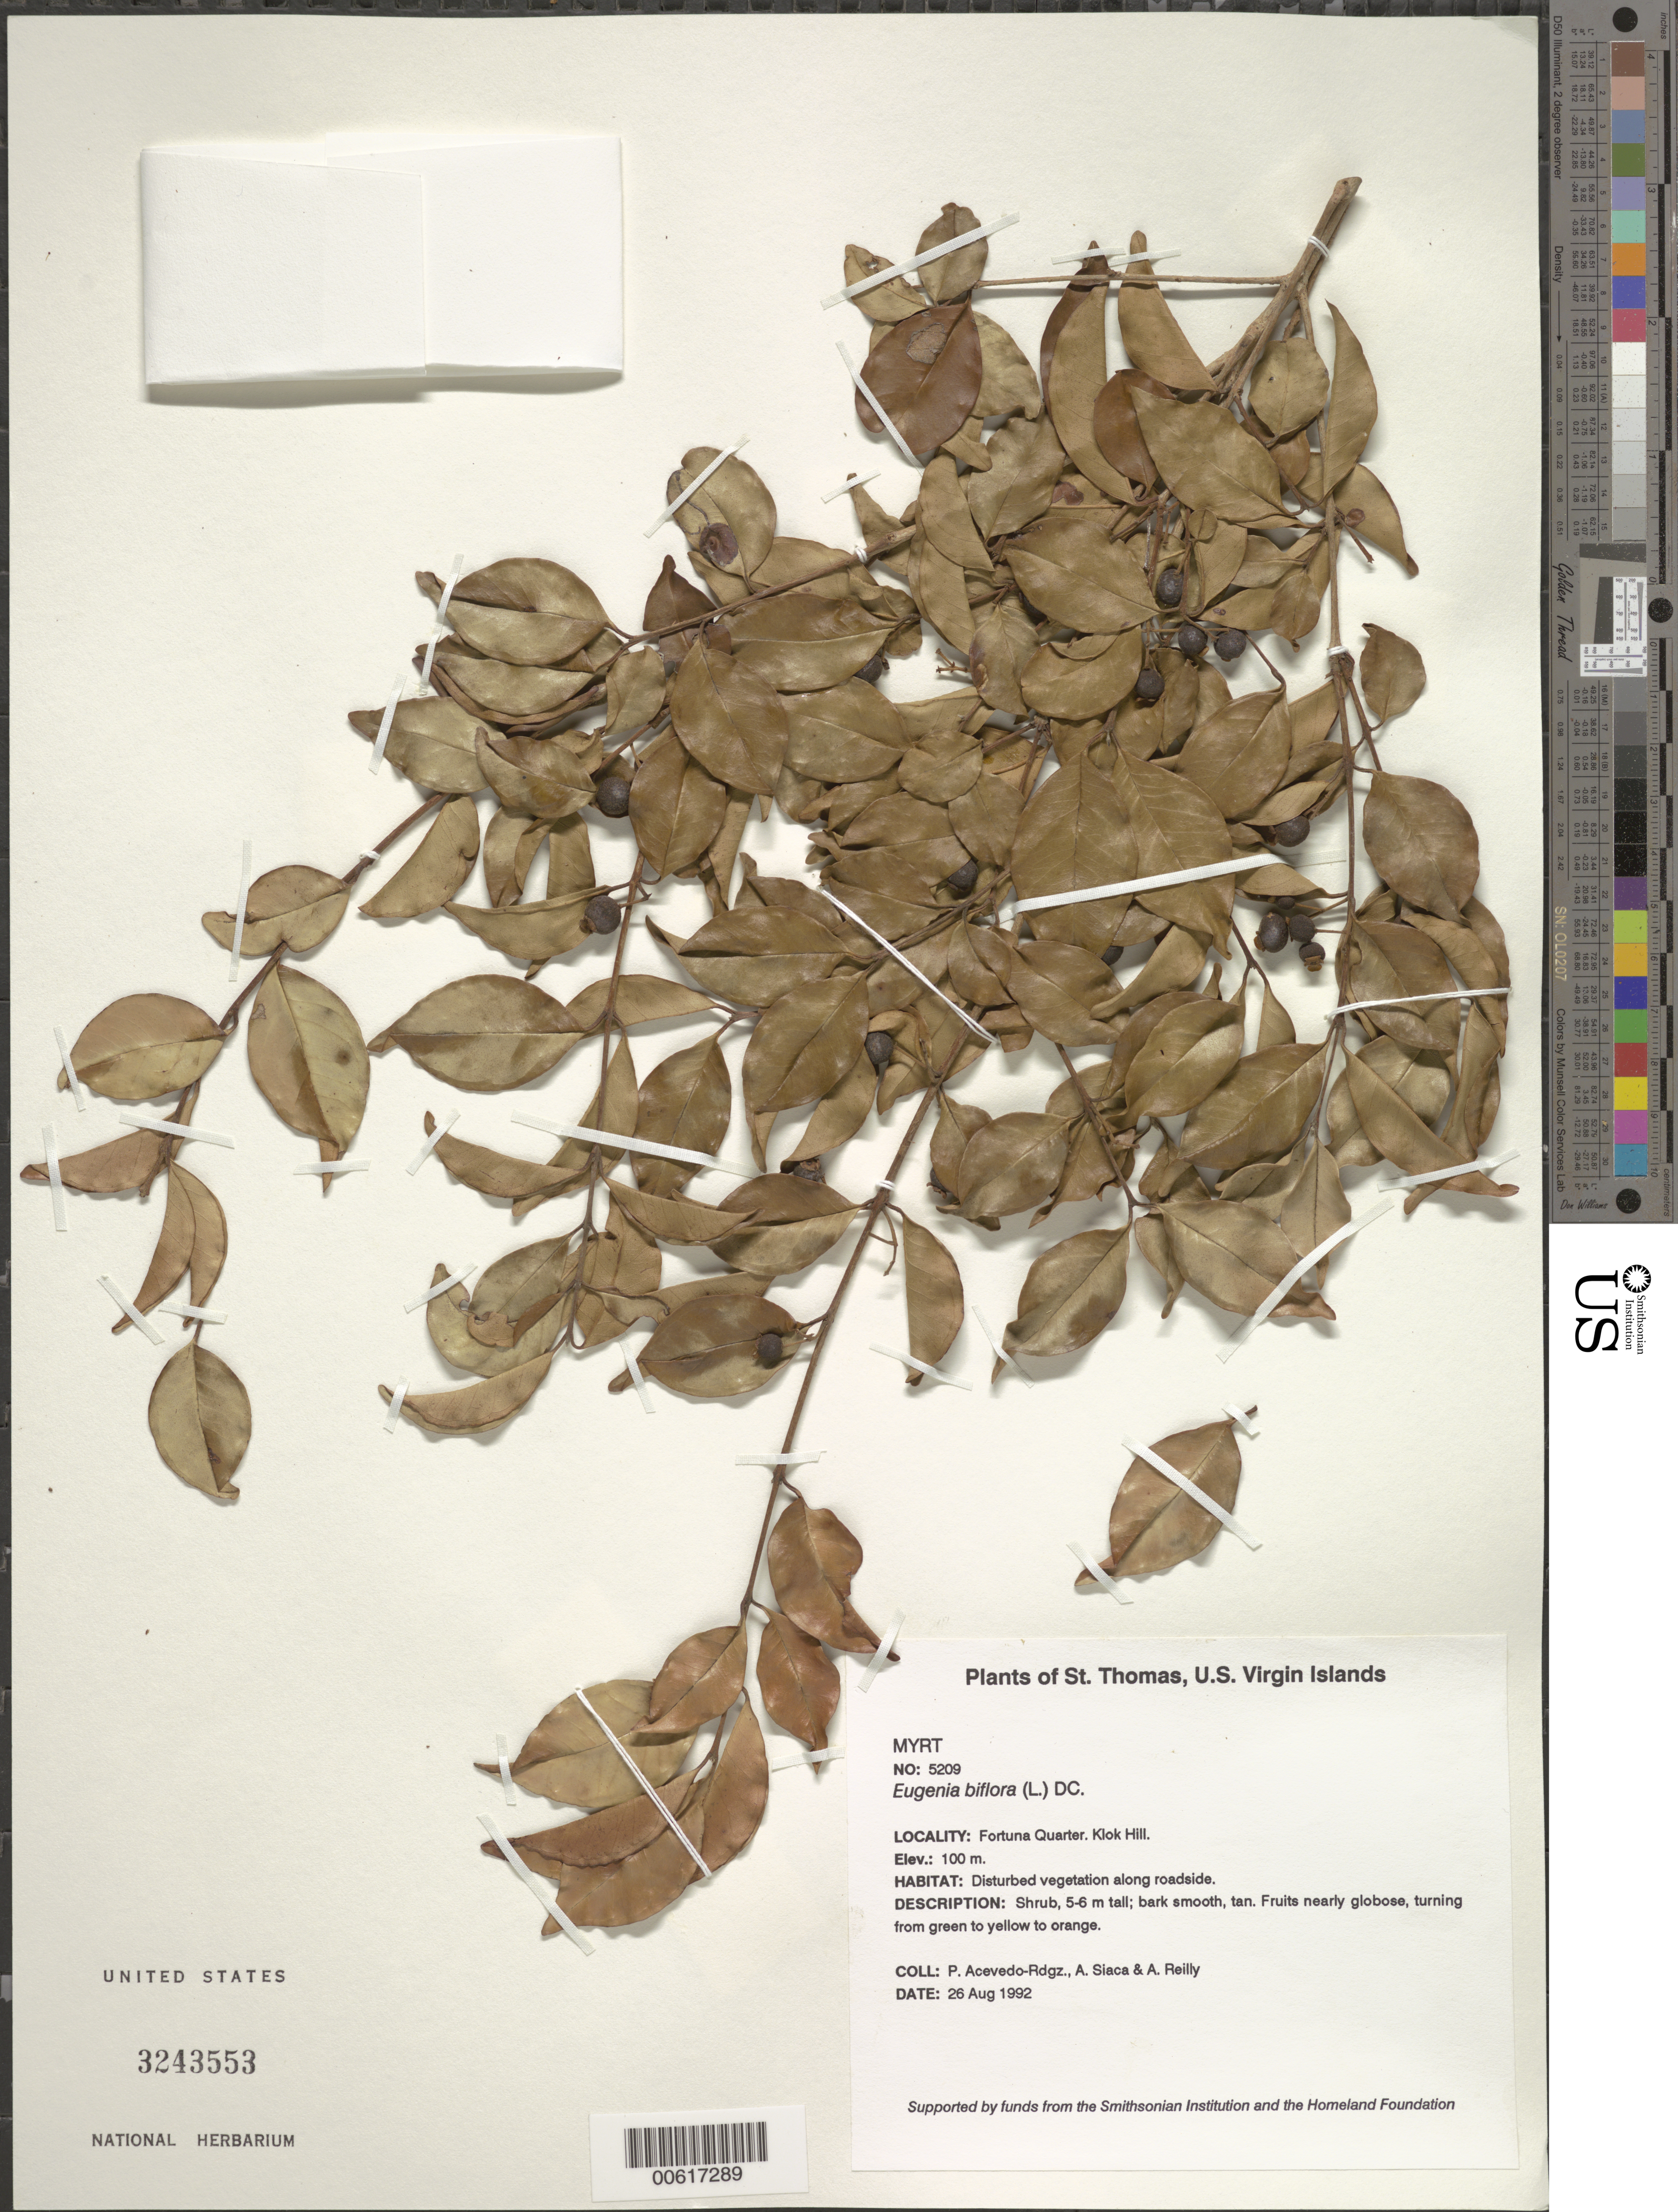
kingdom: Plantae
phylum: Tracheophyta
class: Magnoliopsida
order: Myrtales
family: Myrtaceae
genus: Eugenia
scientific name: Eugenia biflora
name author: (L.) DC.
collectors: P. Acevedo-Rodr., A. Siaca & A. Reilly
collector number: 5209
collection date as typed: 26 Aug 1992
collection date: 1992-08-26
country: U.S. Virgin Islands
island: St. Thomas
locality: Fortuna Quarter. Klok Hill.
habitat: Disturbed vegetation along roadside.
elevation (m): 100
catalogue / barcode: US 3243553